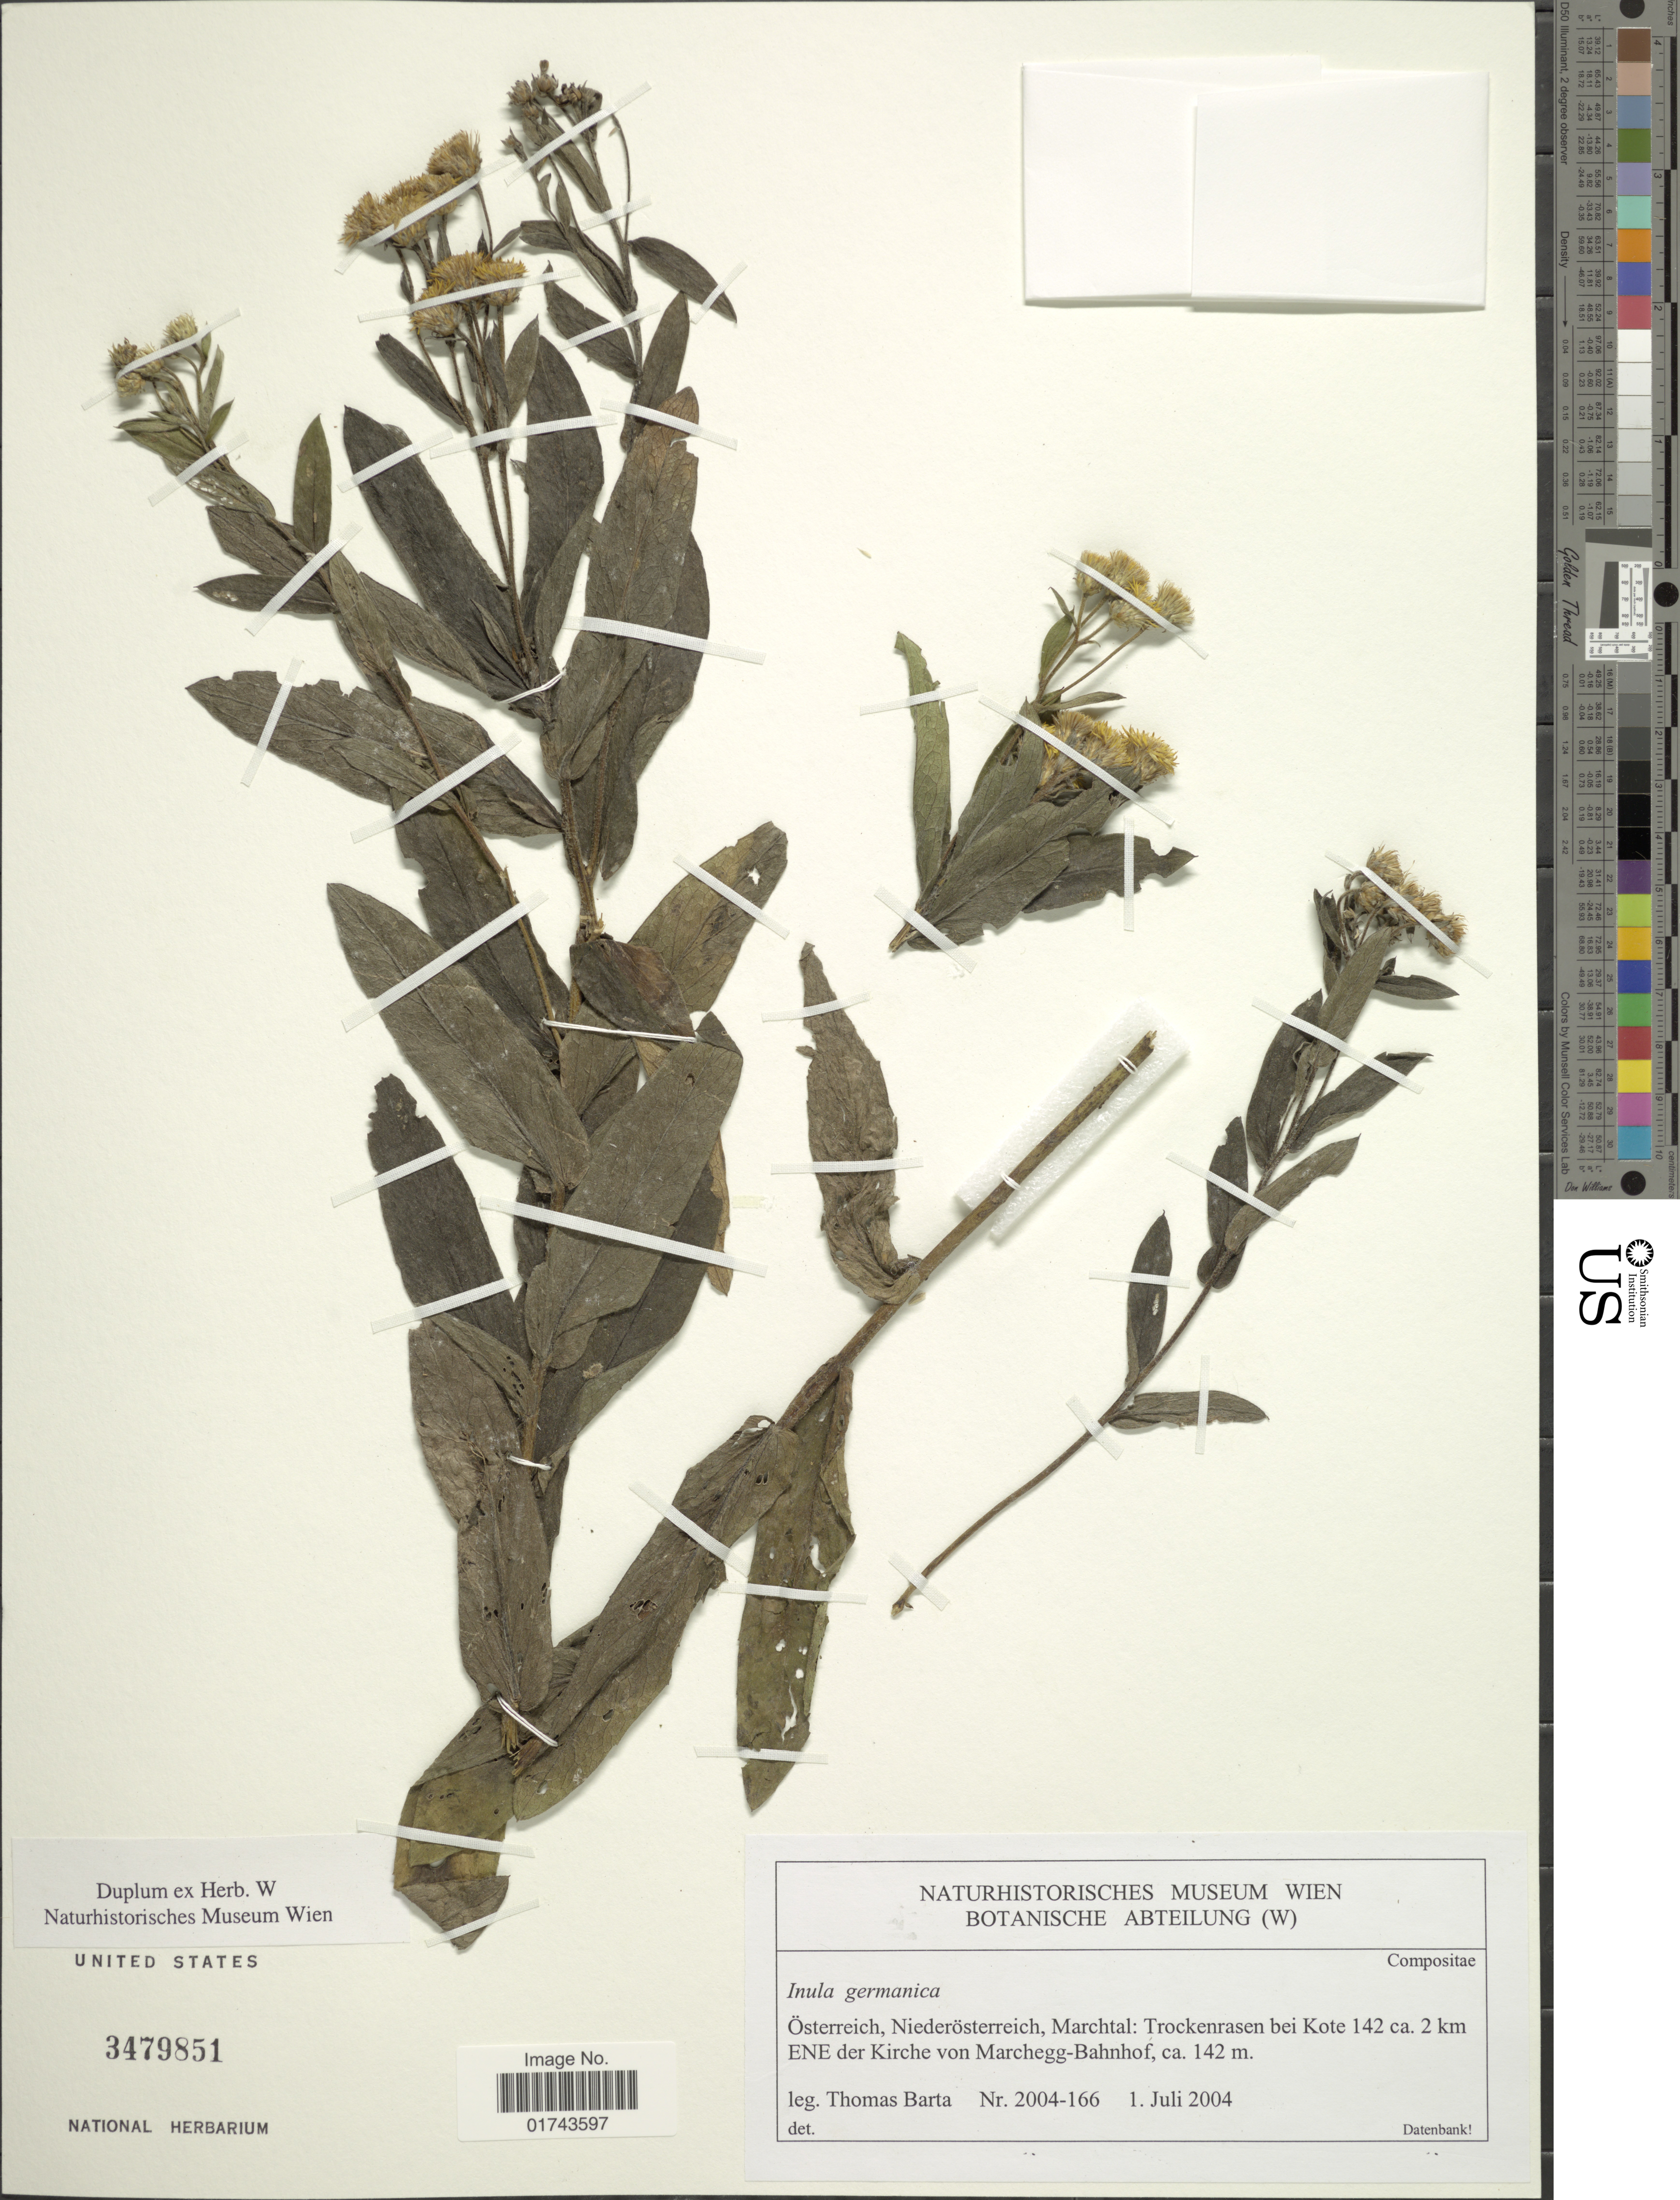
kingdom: Plantae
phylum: Tracheophyta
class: Magnoliopsida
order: Asterales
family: Asteraceae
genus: Inula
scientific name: Inula germanica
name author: L.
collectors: T. Barta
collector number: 2004-166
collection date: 2004-07-01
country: Austria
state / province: Niederosterreich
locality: Osterreich, Marchtal: Trockenrasen bei Kote 142 ca. 2 km ENE der Kirche von Marchegg-Bahnhof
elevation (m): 142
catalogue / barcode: US 3479851